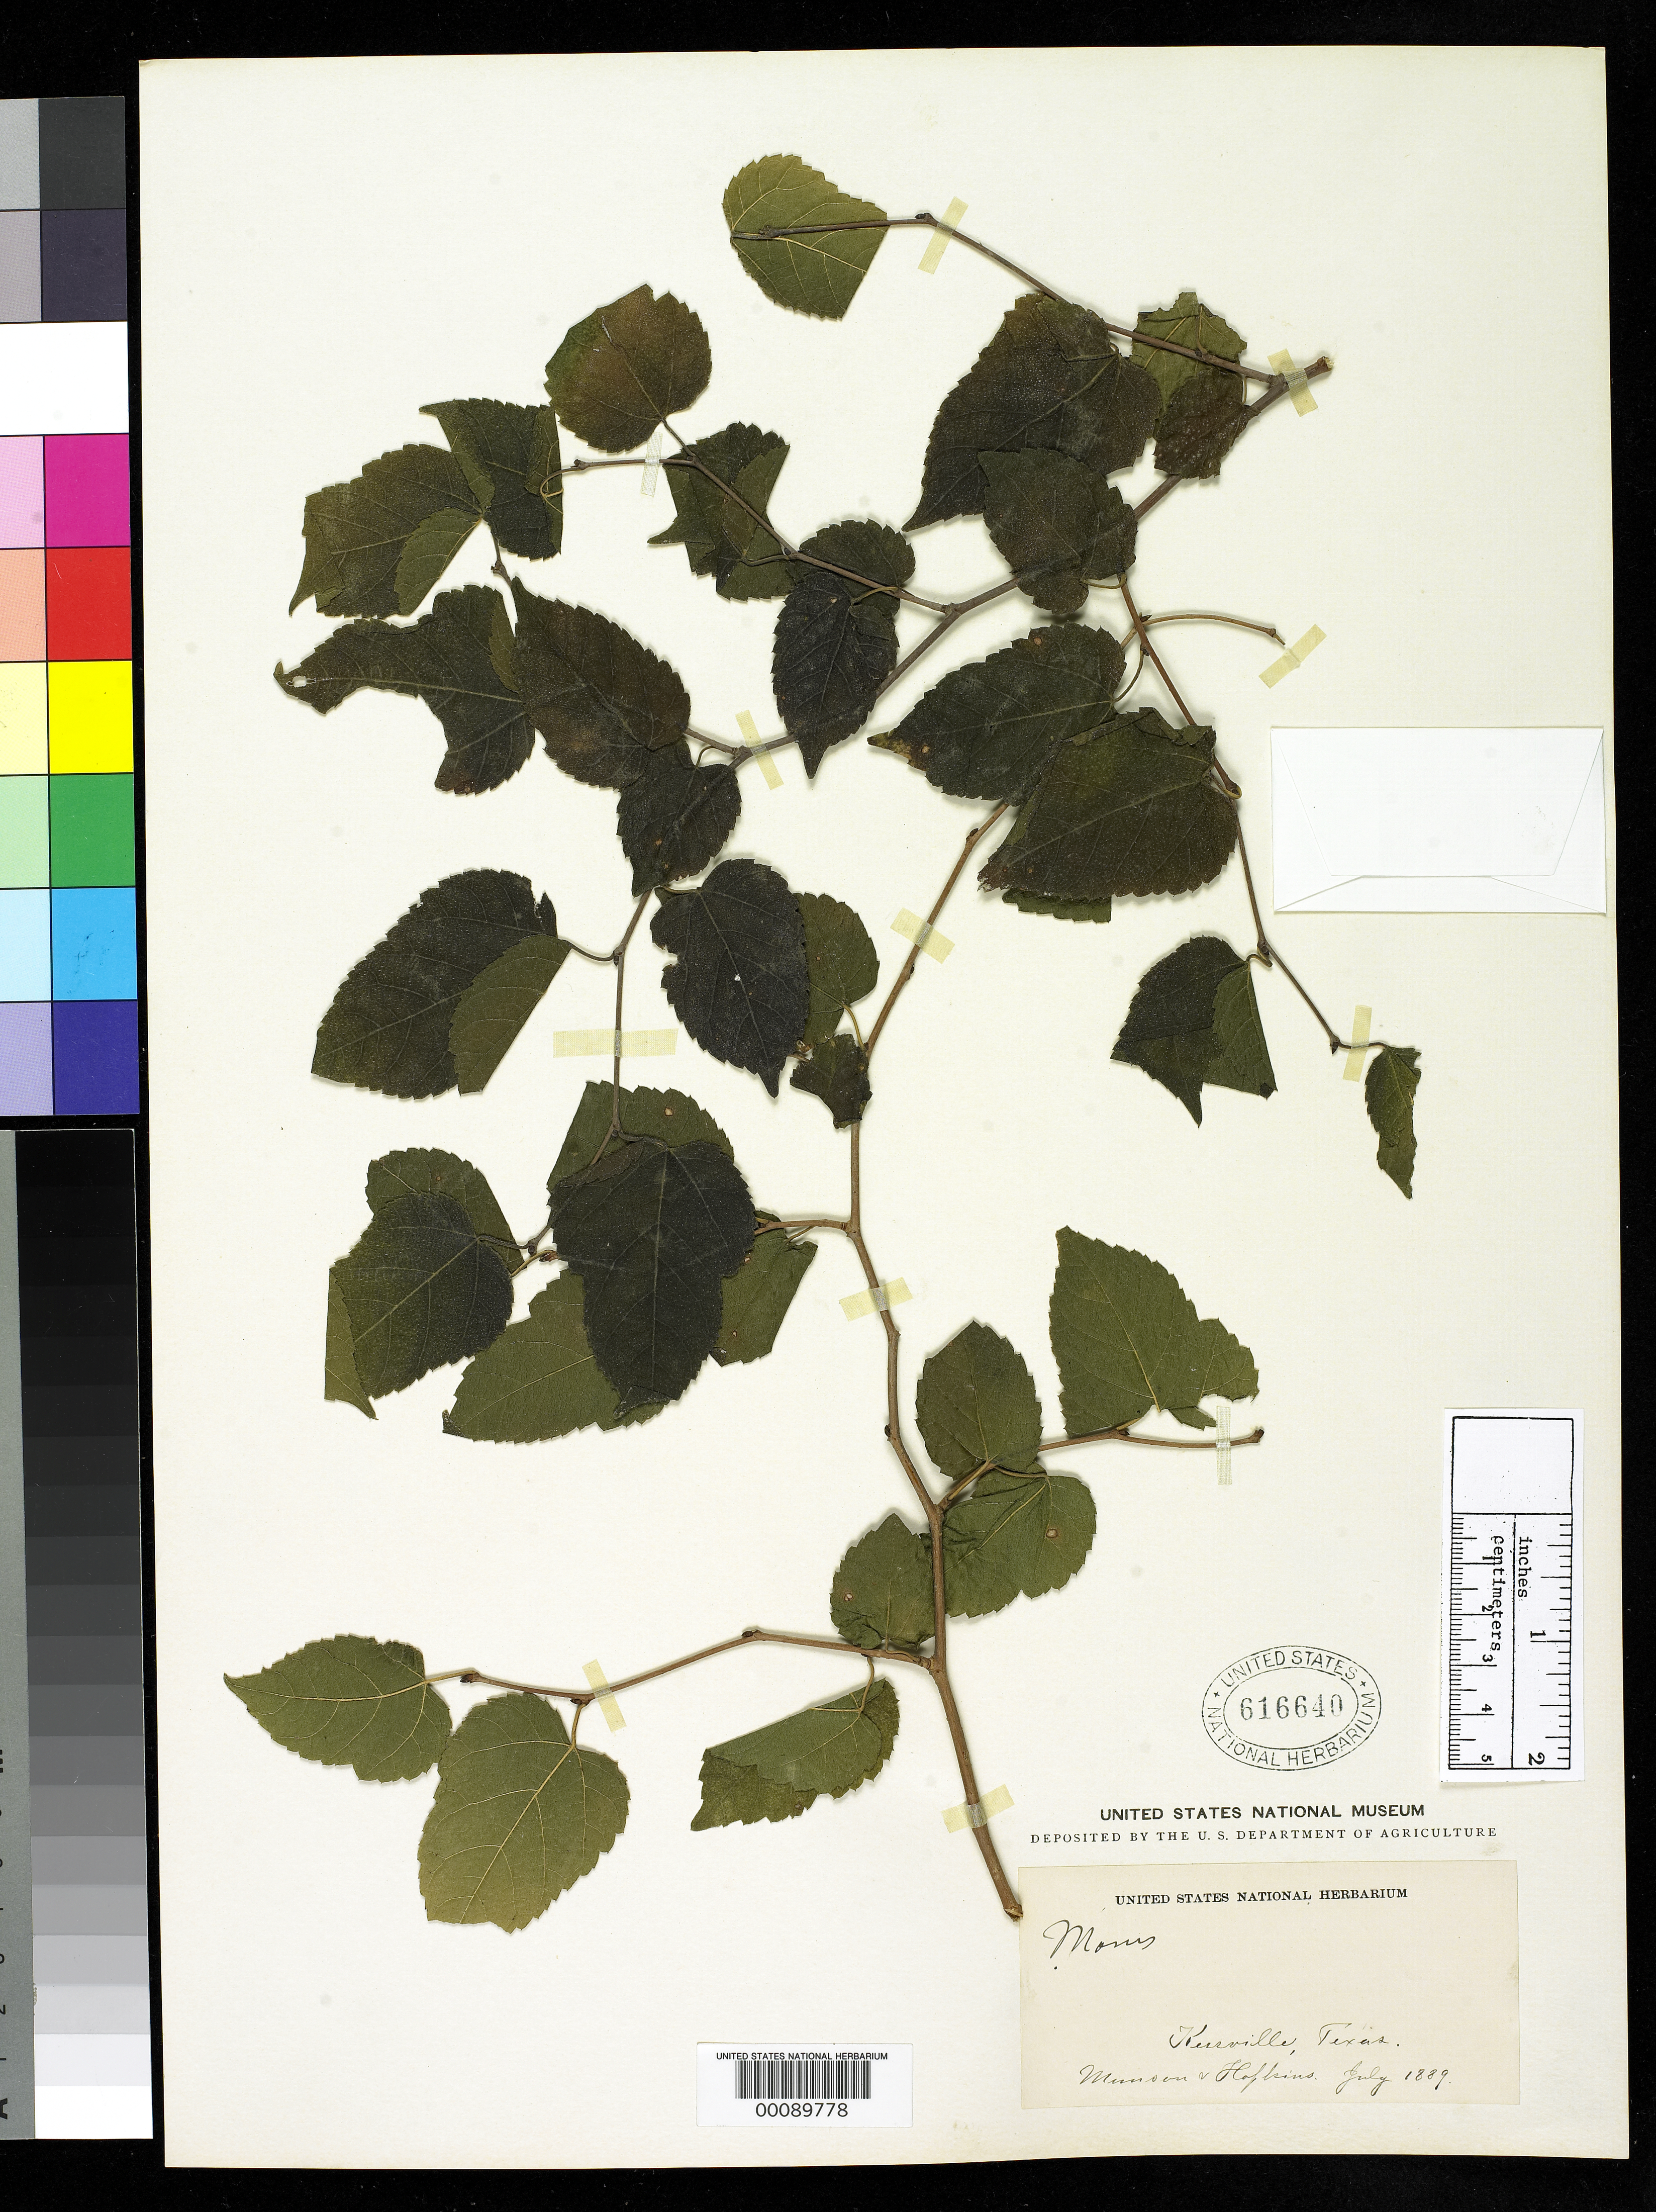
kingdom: Plantae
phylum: Tracheophyta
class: Magnoliopsida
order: Rosales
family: Moraceae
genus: Morus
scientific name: Morus pandurata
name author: Greene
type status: Isotype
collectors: T. V. Munson & C. Hopkins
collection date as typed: Jul 1889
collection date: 1889-07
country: United States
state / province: Texas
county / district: Kerr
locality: Kerrville.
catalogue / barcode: US 616640